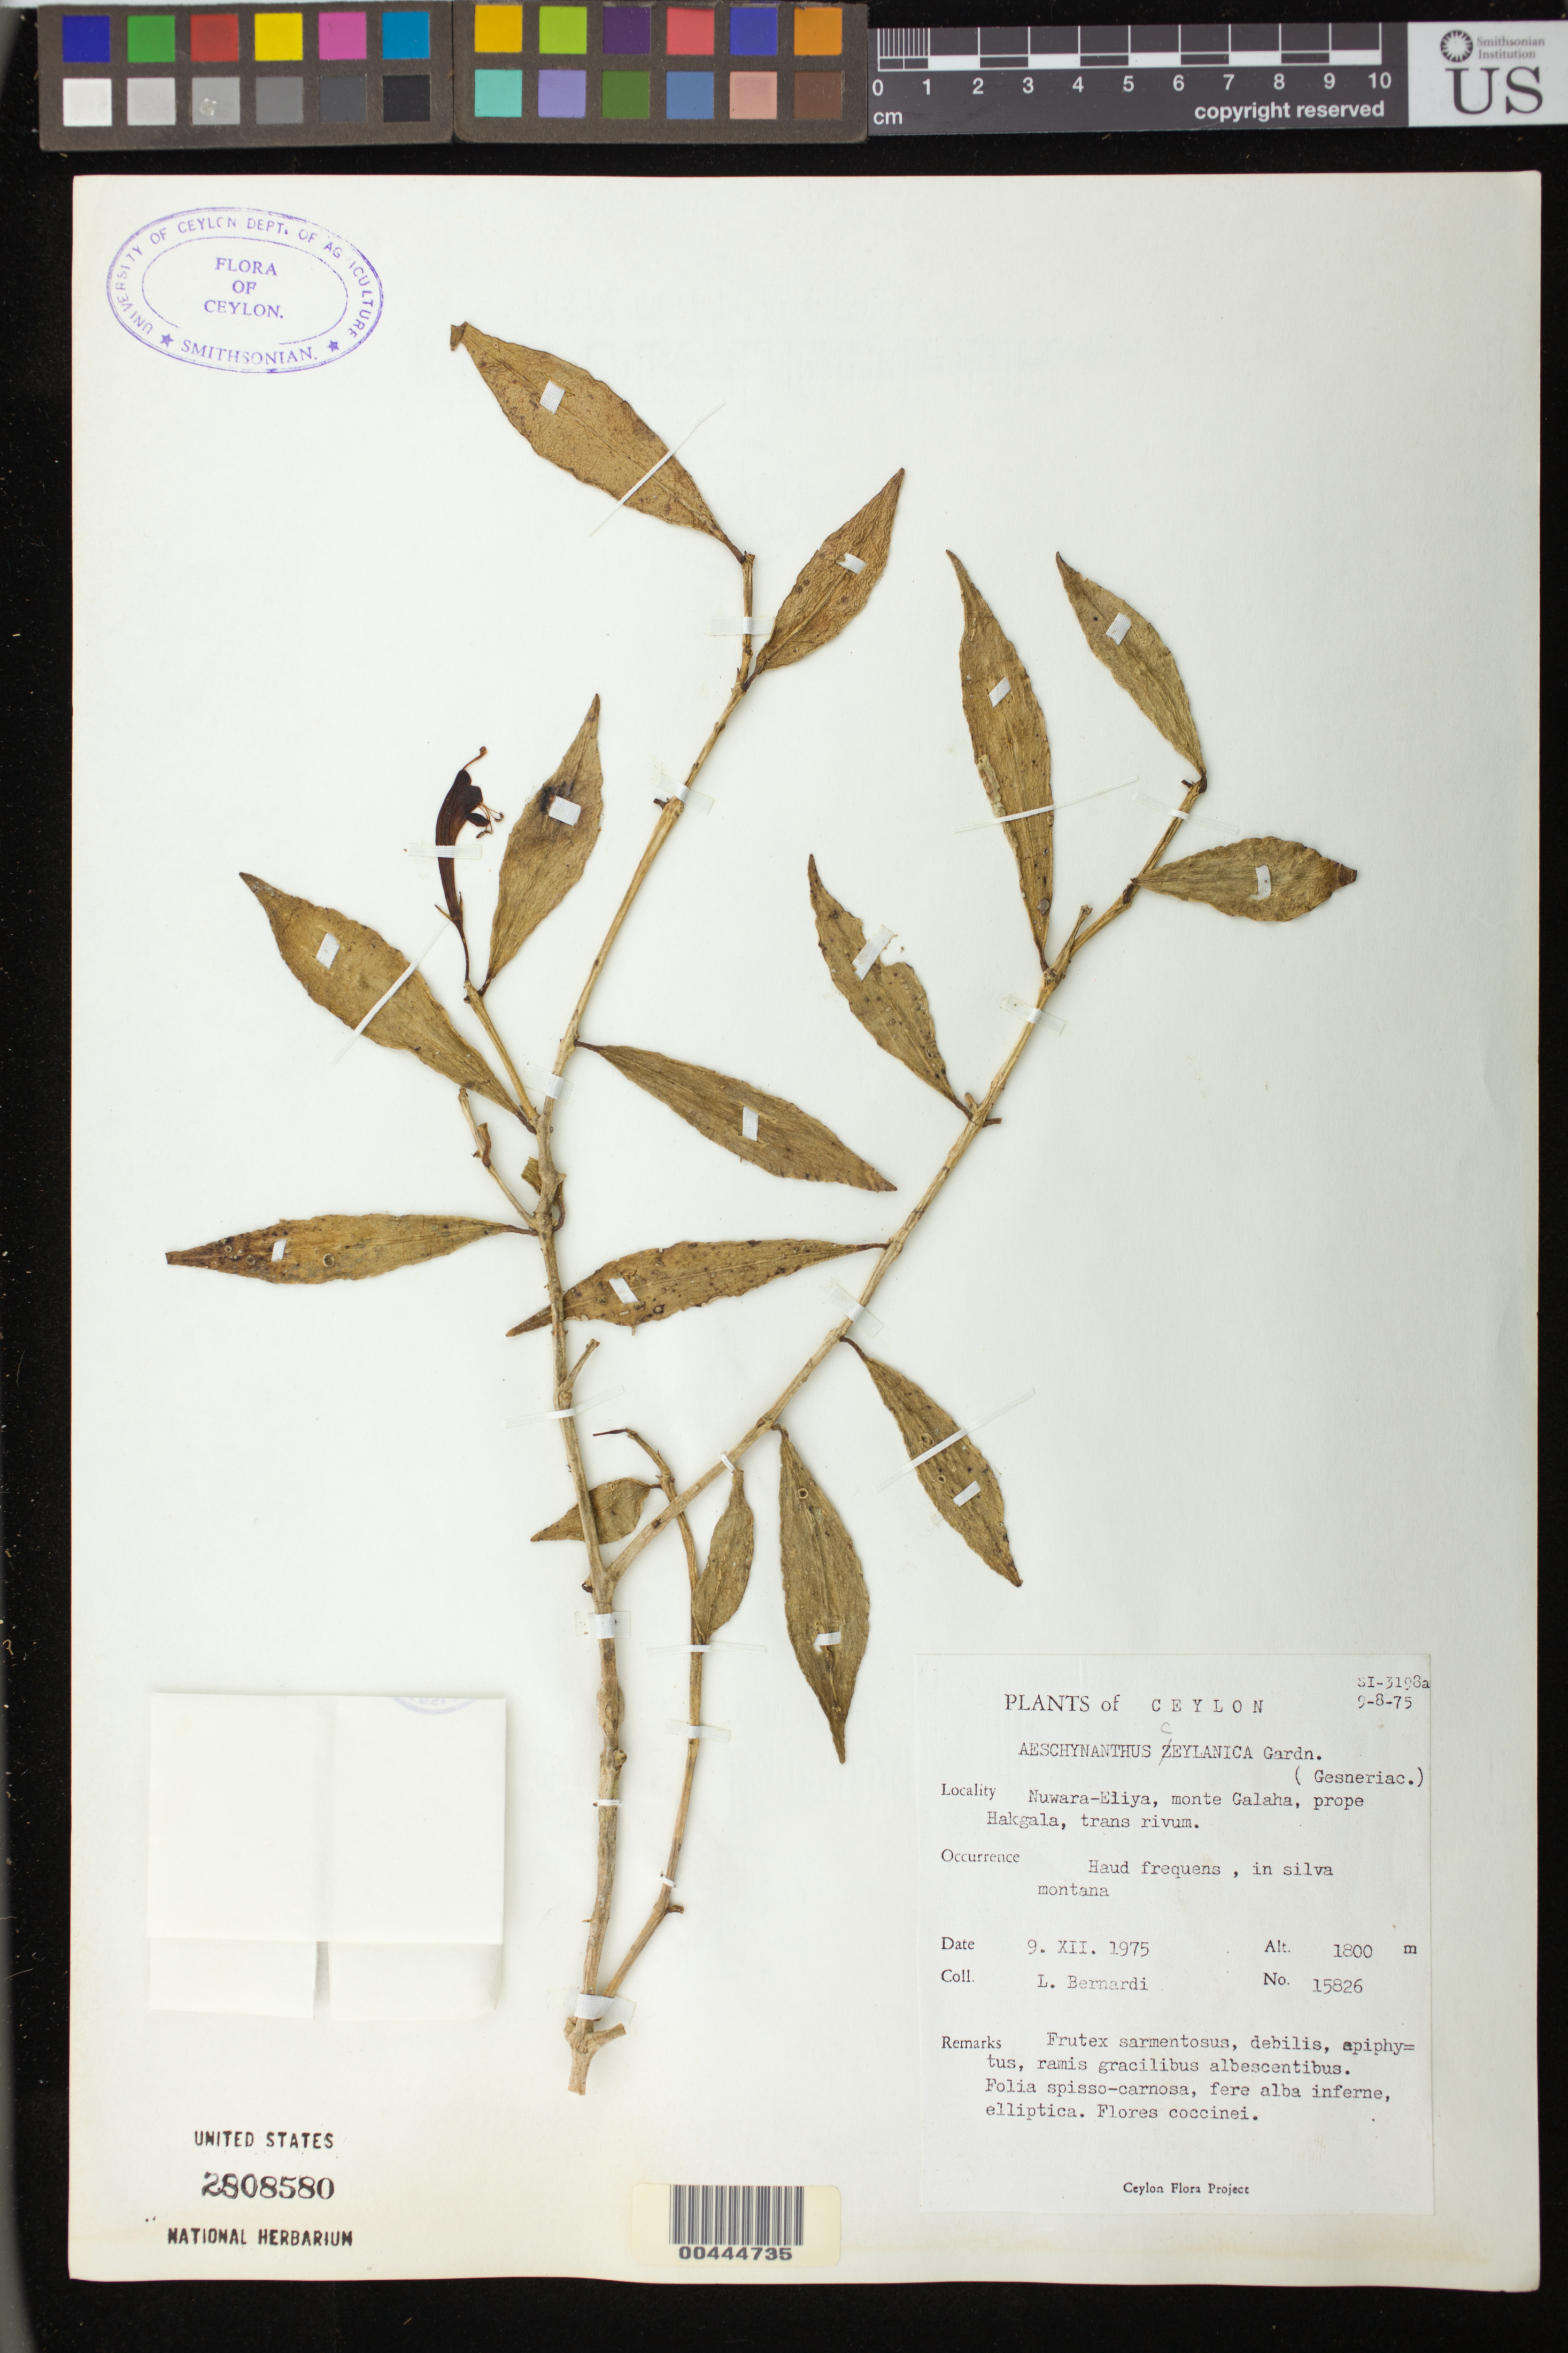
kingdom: Plantae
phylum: Tracheophyta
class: Magnoliopsida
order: Lamiales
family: Gesneriaceae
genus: Aeschynanthus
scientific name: Aeschynanthus ceylanicus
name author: Gardner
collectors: L. Bernardi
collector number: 15826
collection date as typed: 09 Dec 1975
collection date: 1975-12-09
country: Sri Lanka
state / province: Central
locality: Nuara eliya dist., Monte galaha, near hakgala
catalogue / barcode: US 2808580